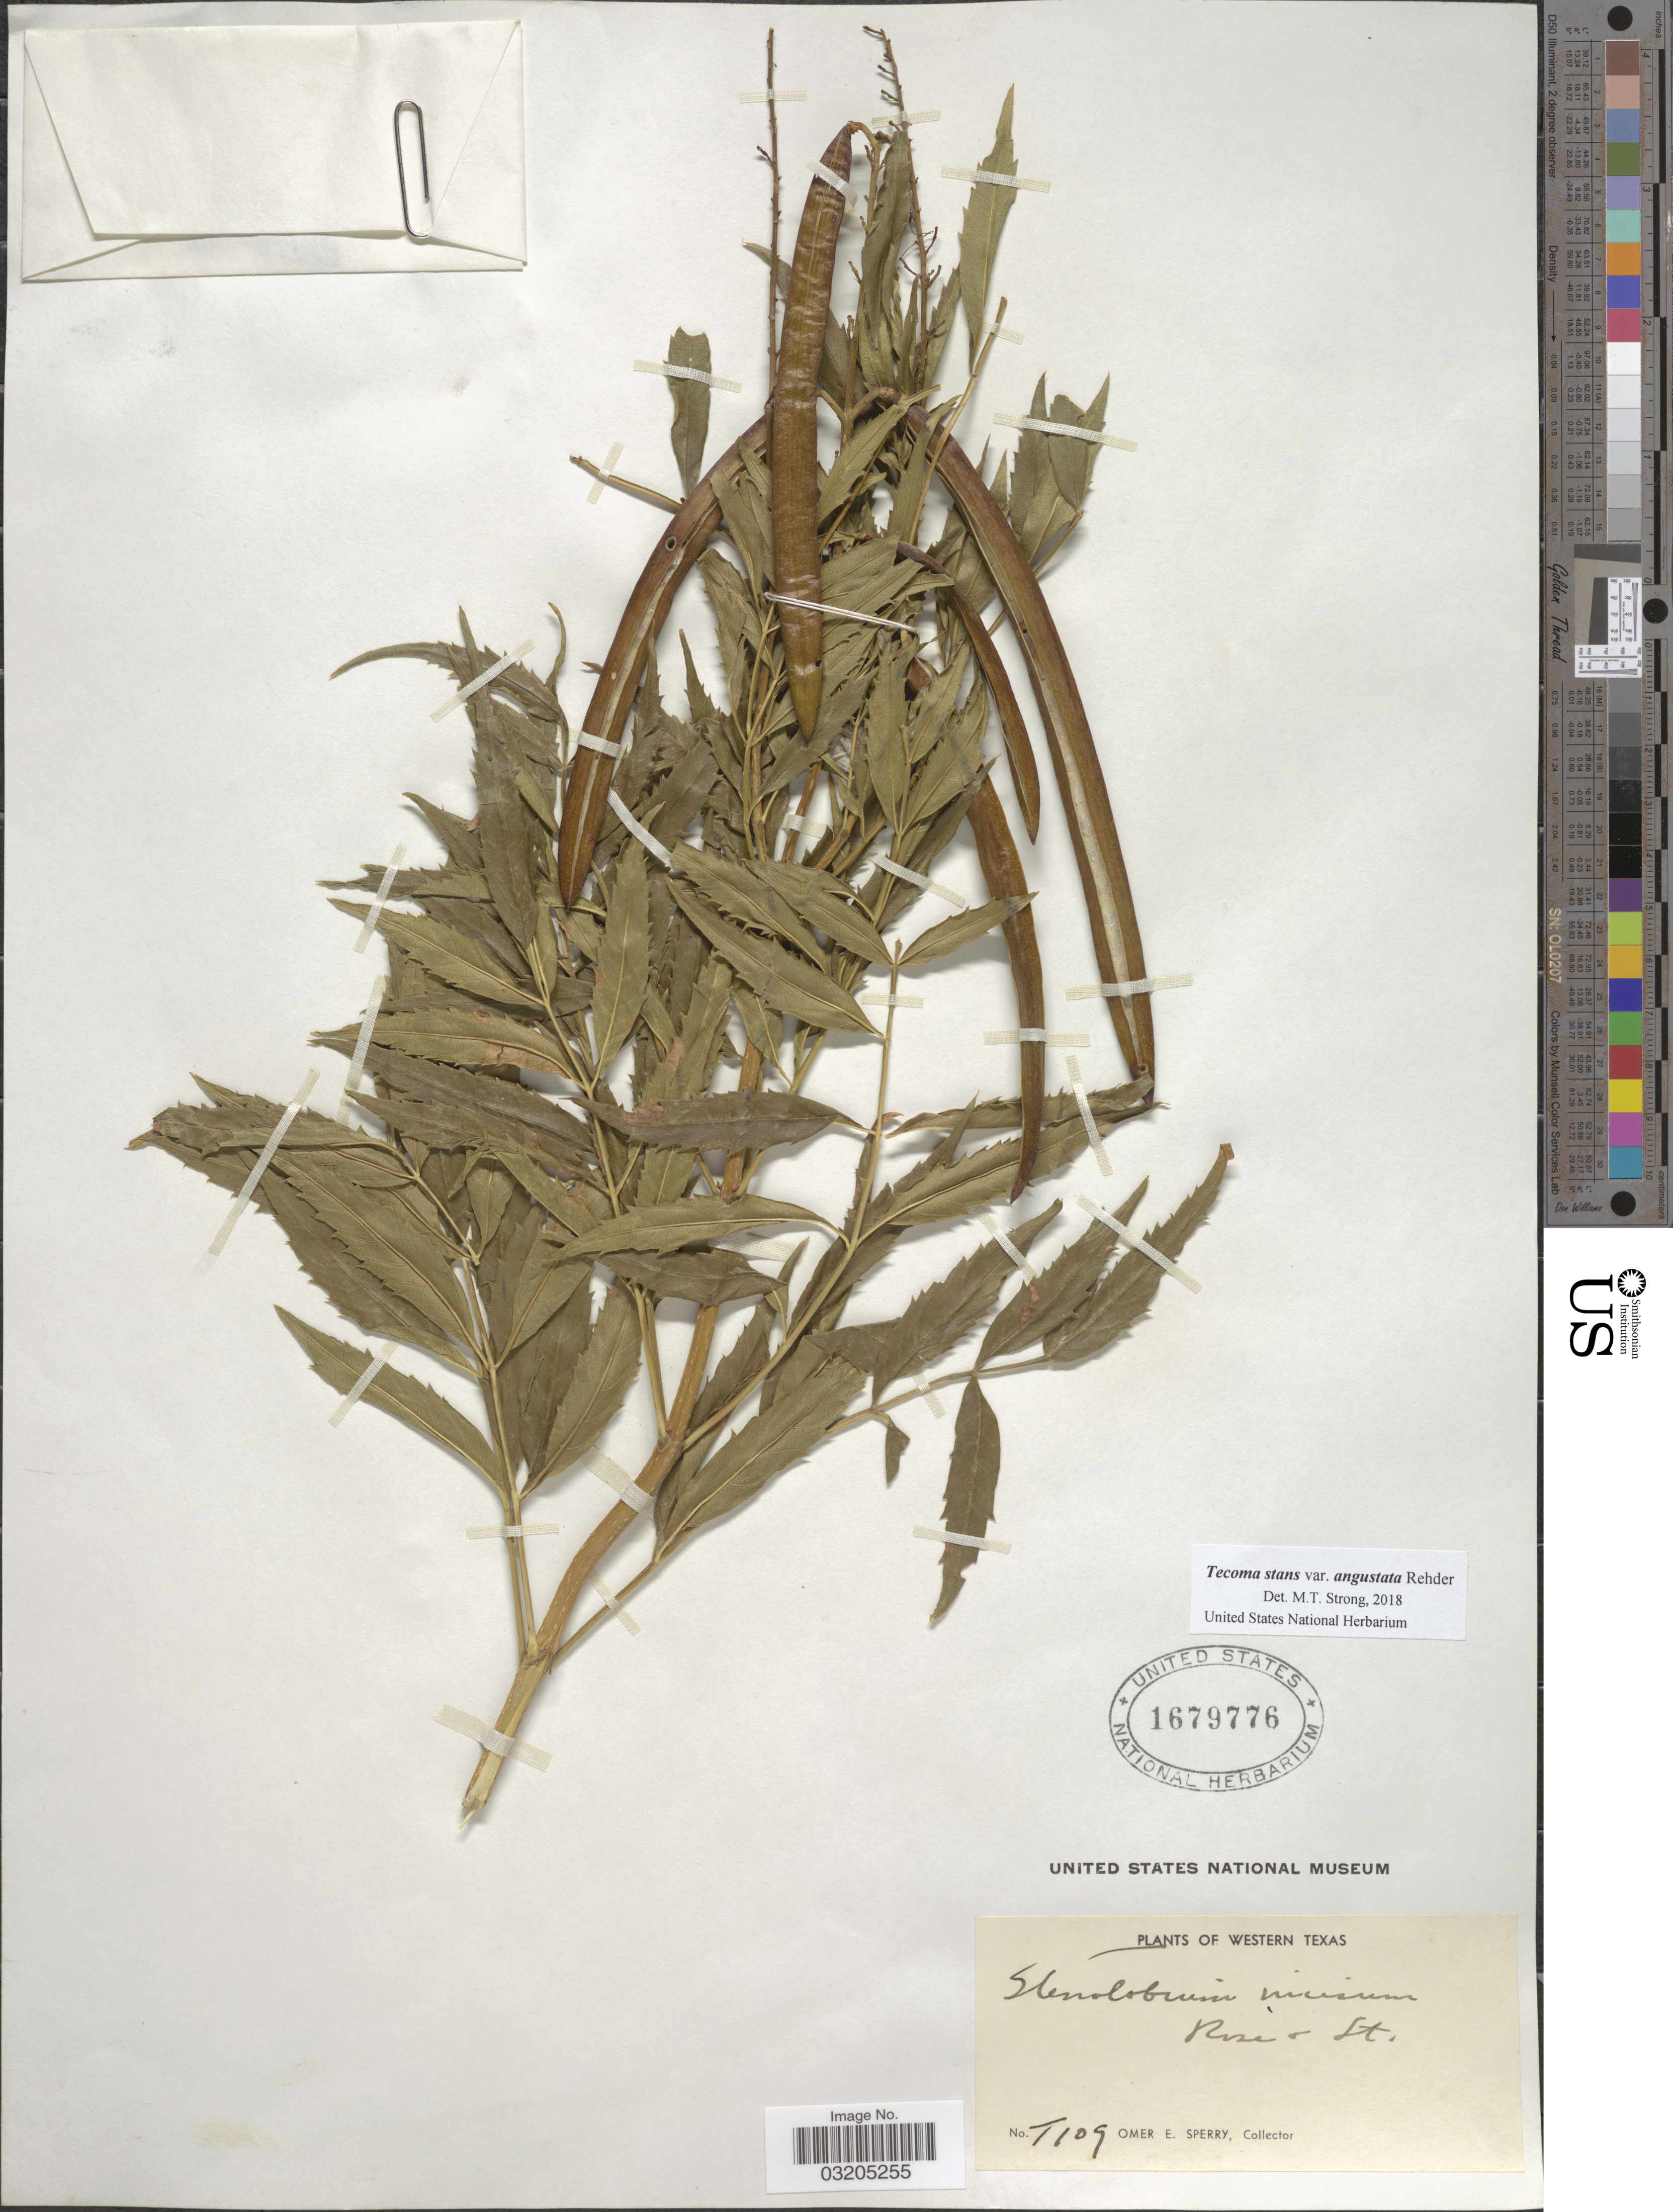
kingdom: Plantae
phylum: Tracheophyta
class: Magnoliopsida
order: Lamiales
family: Bignoniaceae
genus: Tecoma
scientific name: Tecoma stans var. angustata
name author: Rehder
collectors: O. E. Sperry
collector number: T109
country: United States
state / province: Texas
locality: Western Texas.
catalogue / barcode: US 1679776